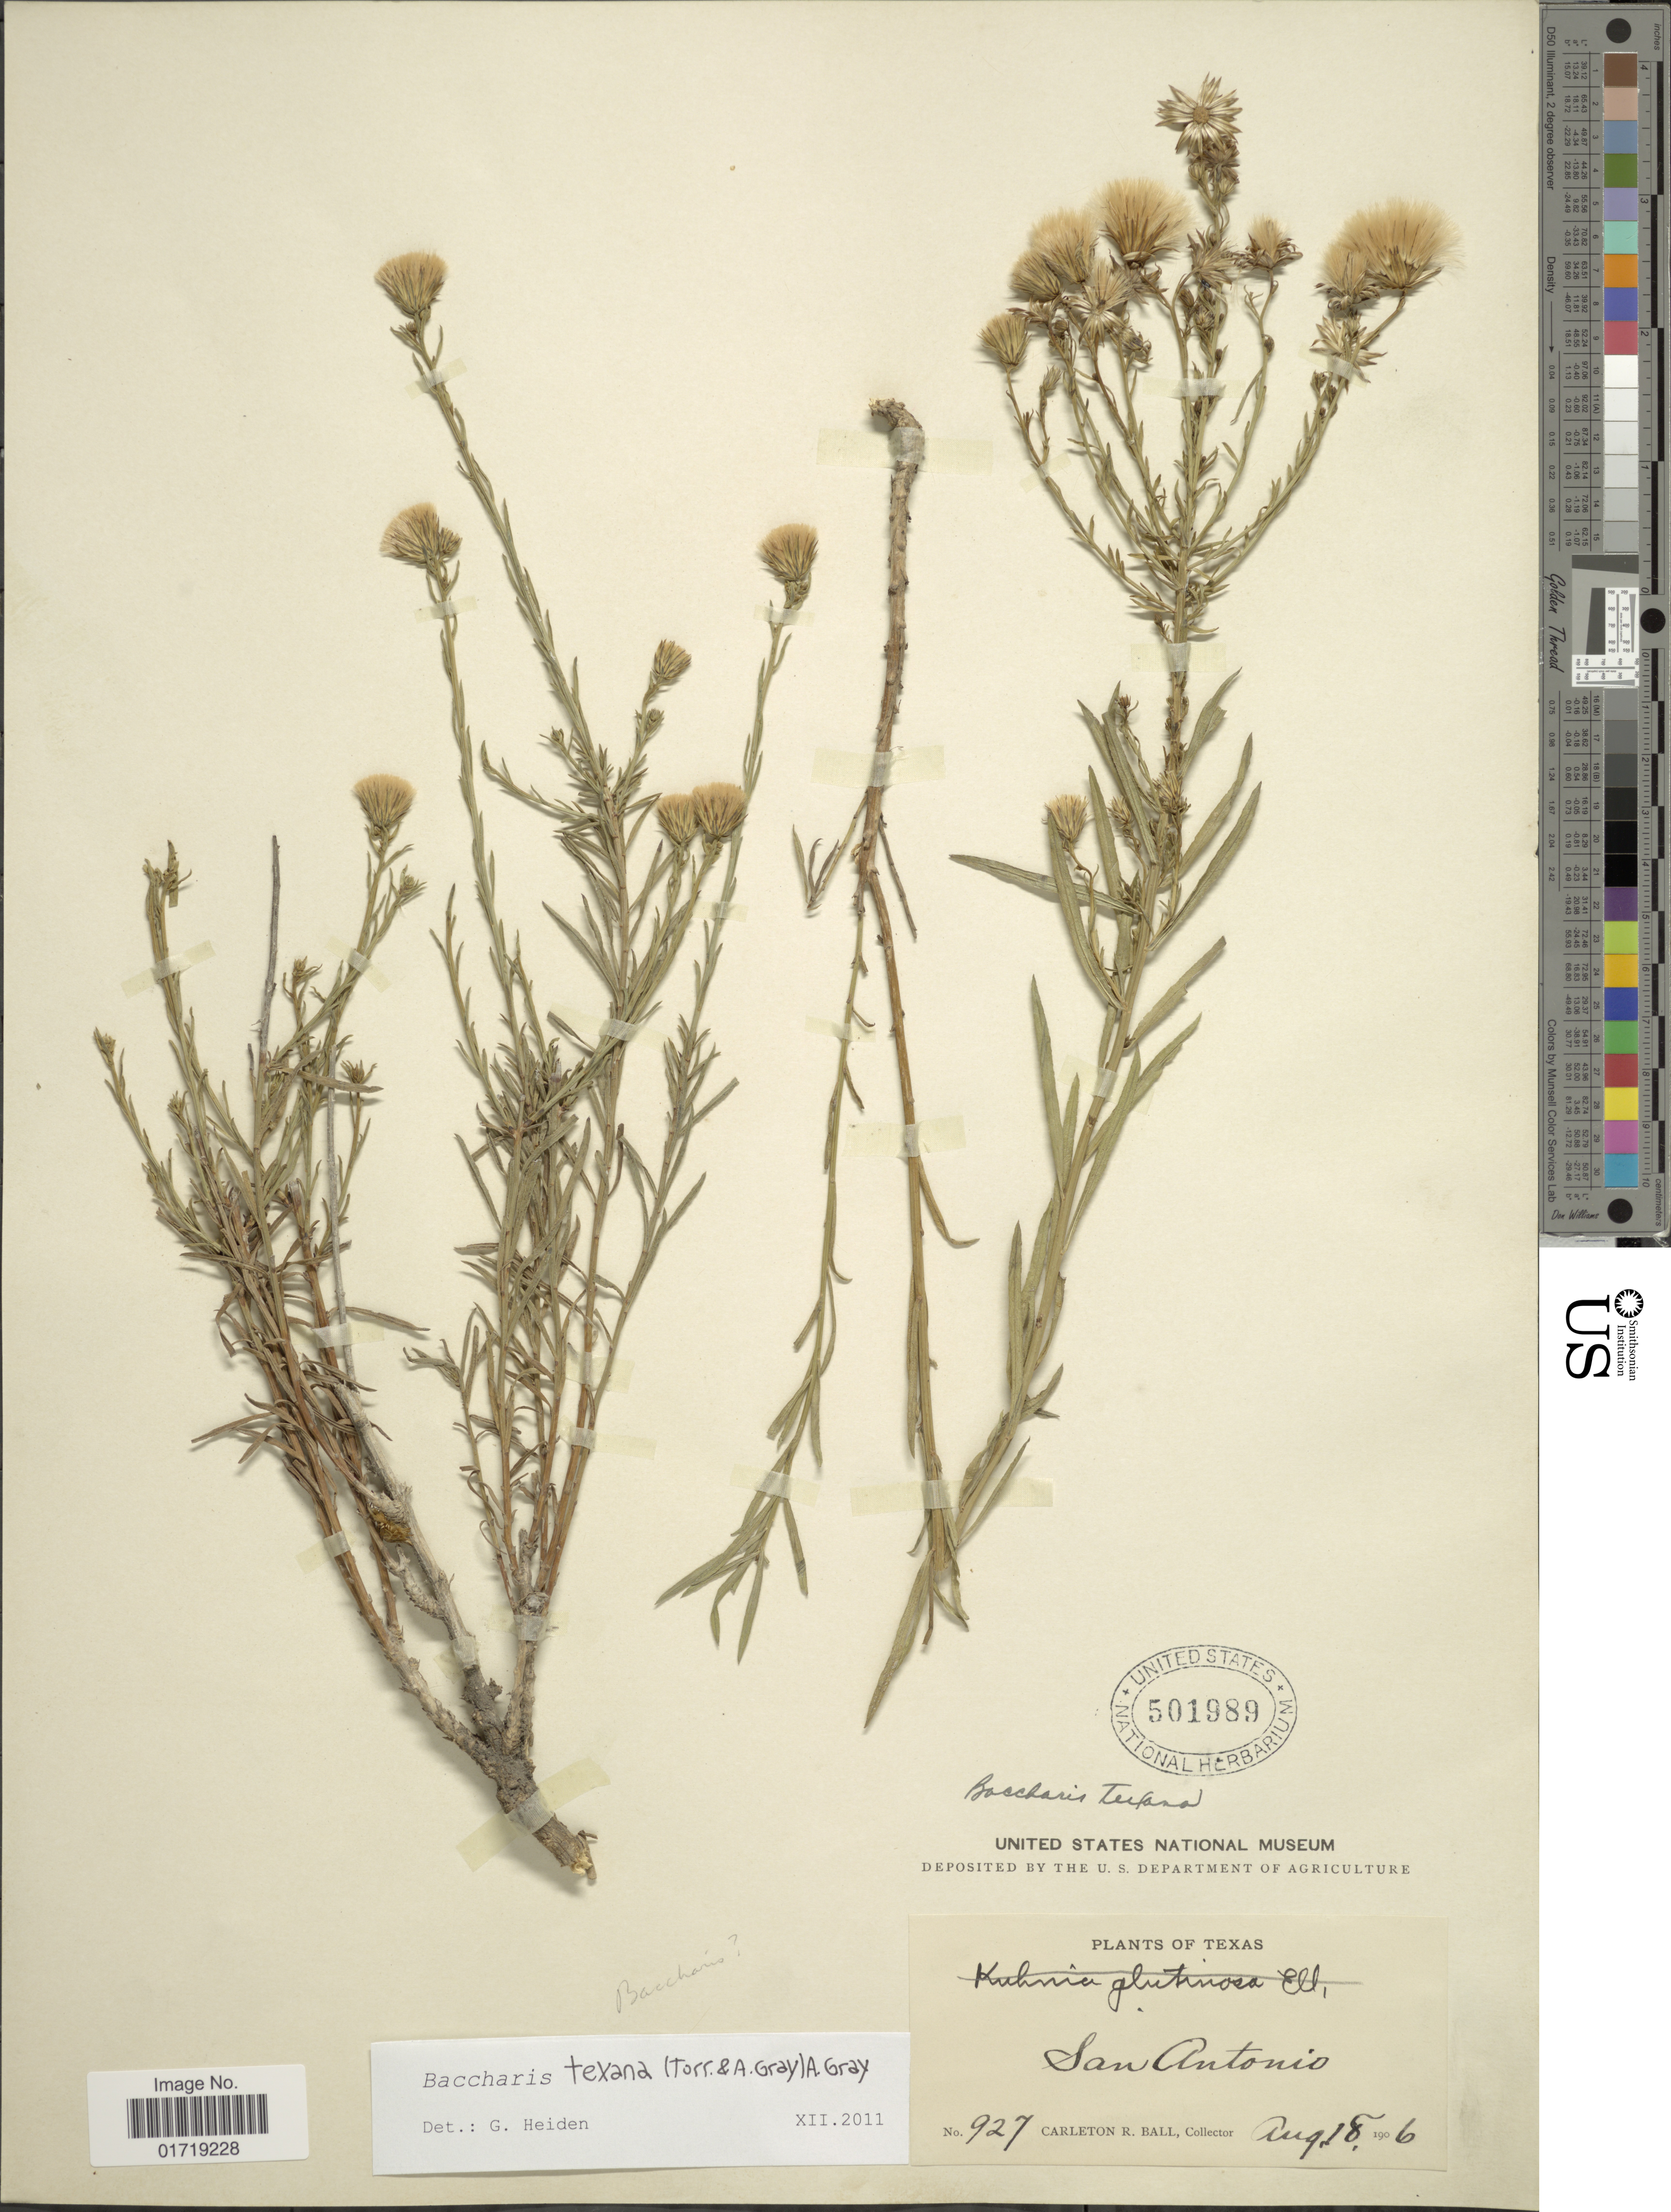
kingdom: Plantae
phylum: Tracheophyta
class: Magnoliopsida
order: Asterales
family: Asteraceae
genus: Baccharis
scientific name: Baccharis texana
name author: (Torr.) A. Gray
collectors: C. R. Ball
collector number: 927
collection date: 1906-08-18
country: United States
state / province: Texas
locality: San Antonio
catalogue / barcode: US 501989